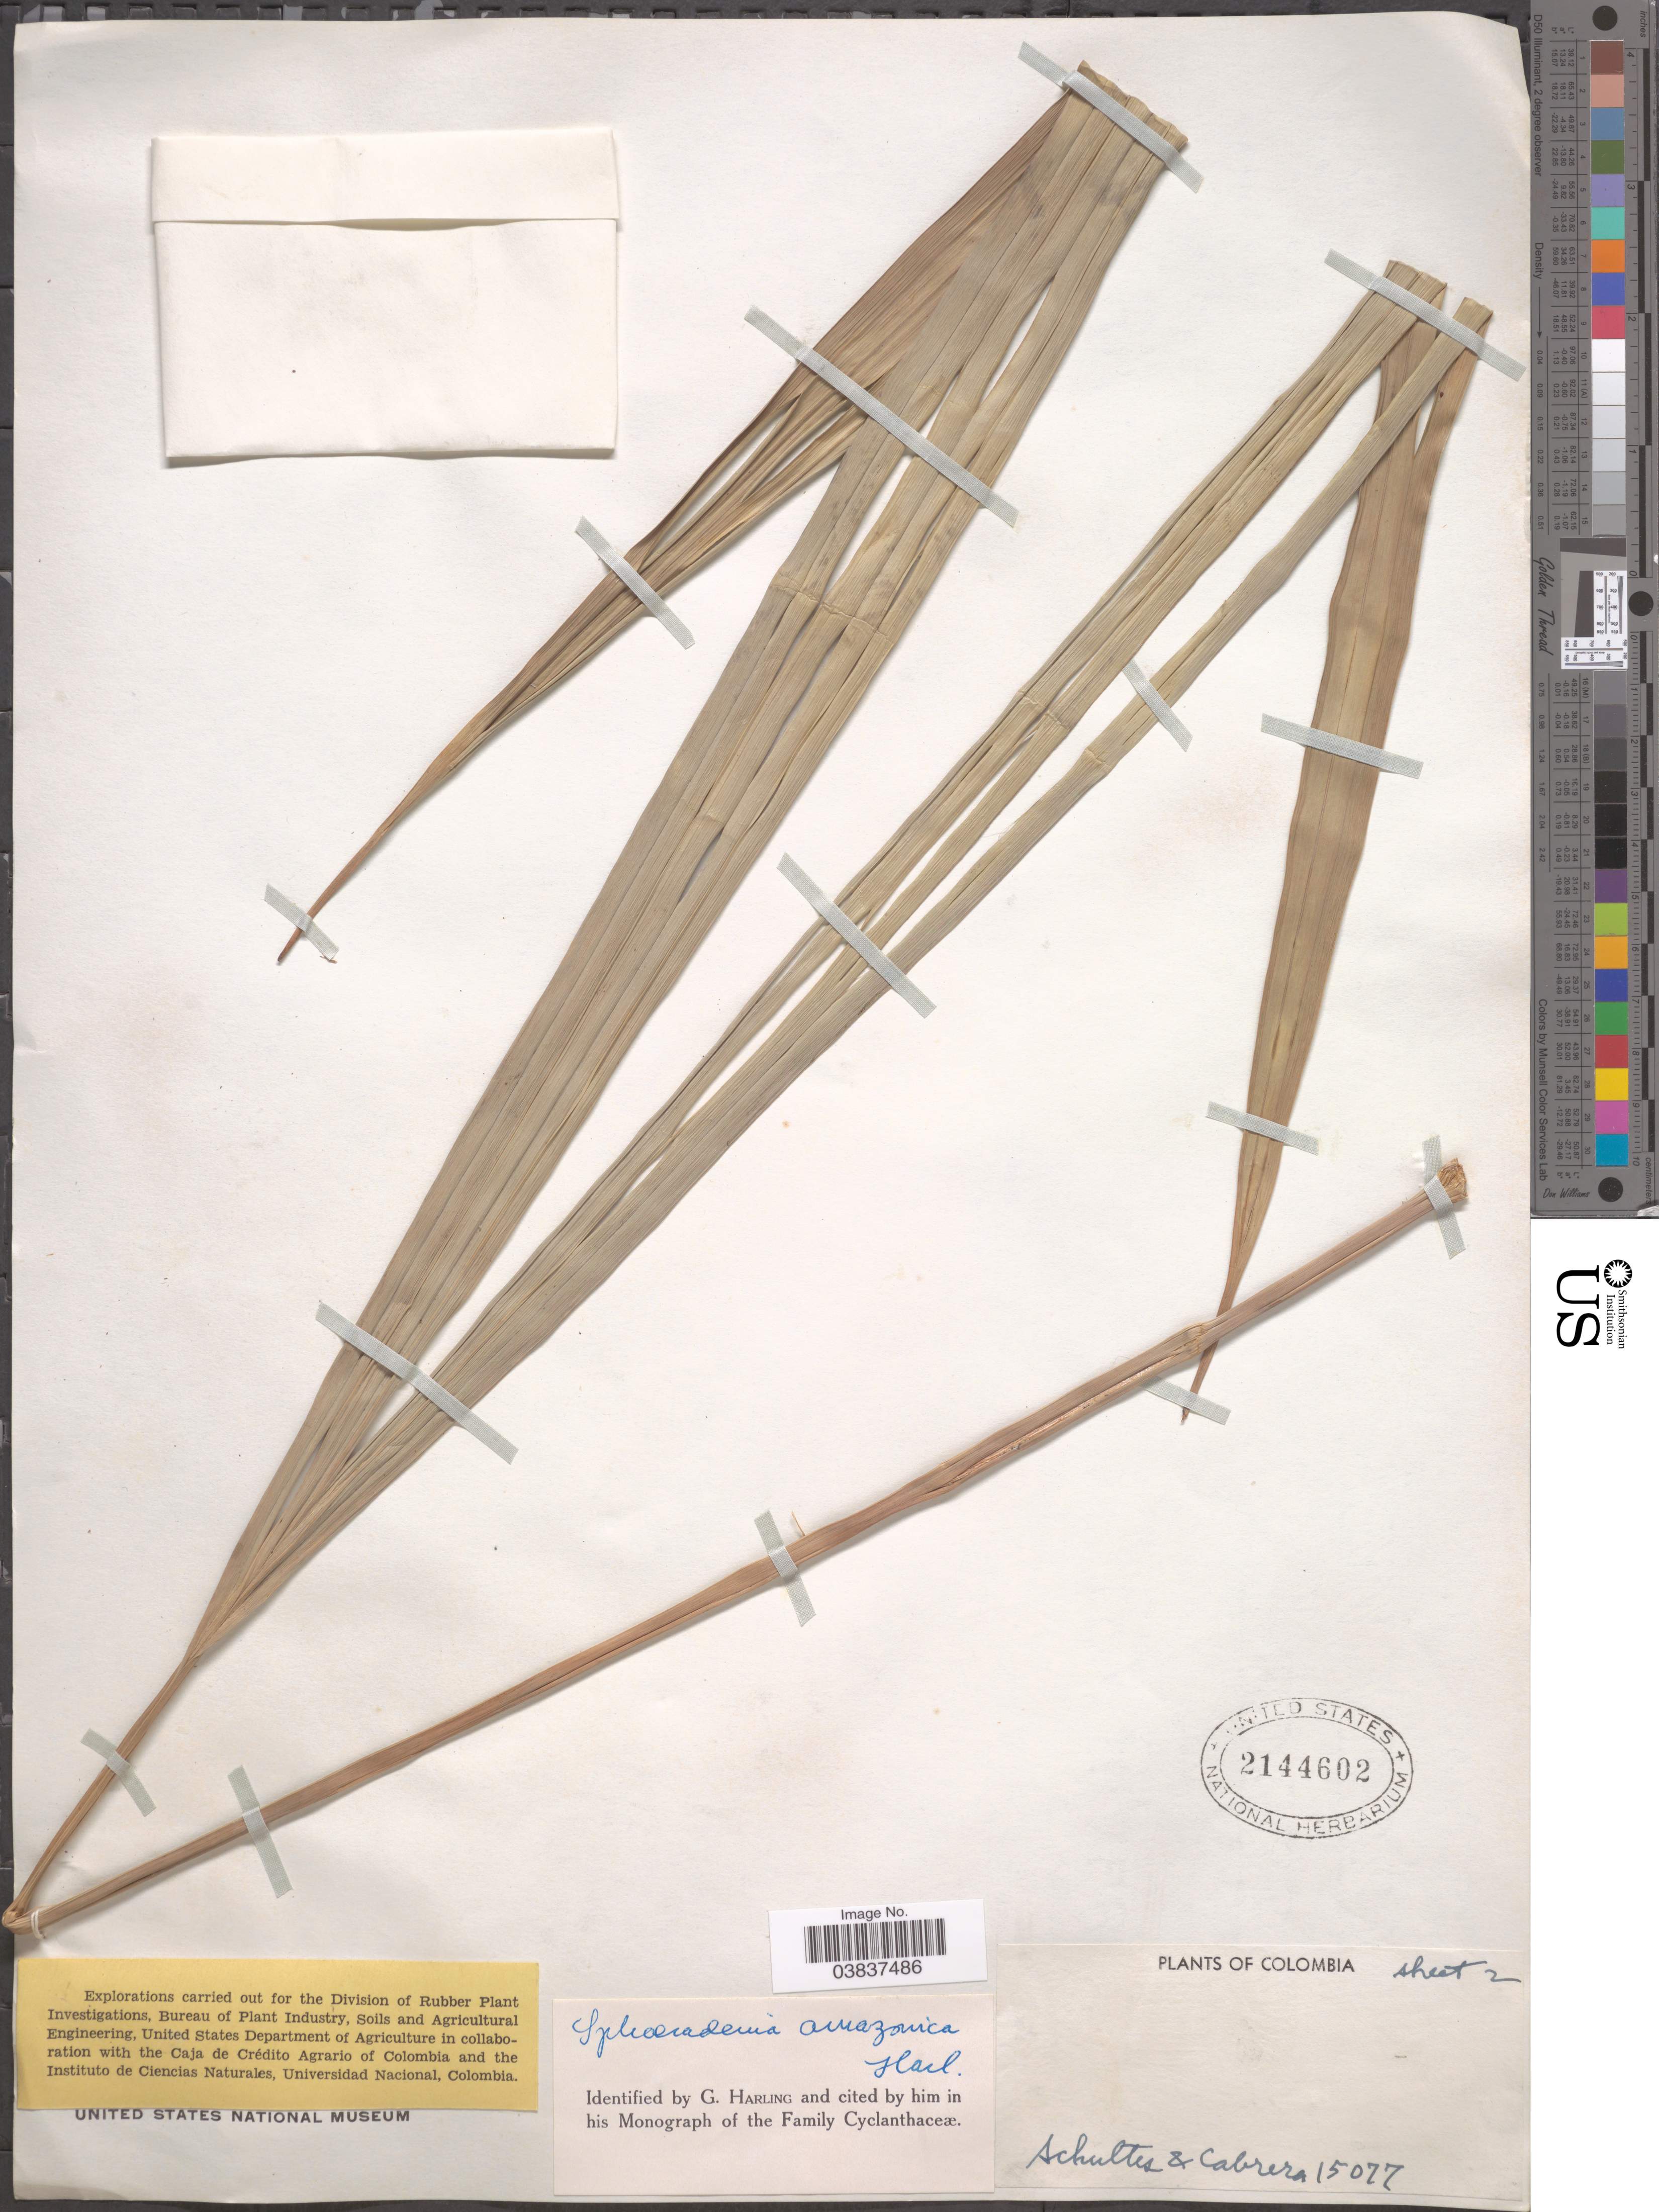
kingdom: Plantae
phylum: Tracheophyta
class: Liliopsida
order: Pandanales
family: Cyclanthaceae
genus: Sphaeradenia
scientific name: Sphaeradenia amazonica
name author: Harling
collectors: -- Schultes & Cabrera, --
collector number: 15077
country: Colombia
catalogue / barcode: US 2144602